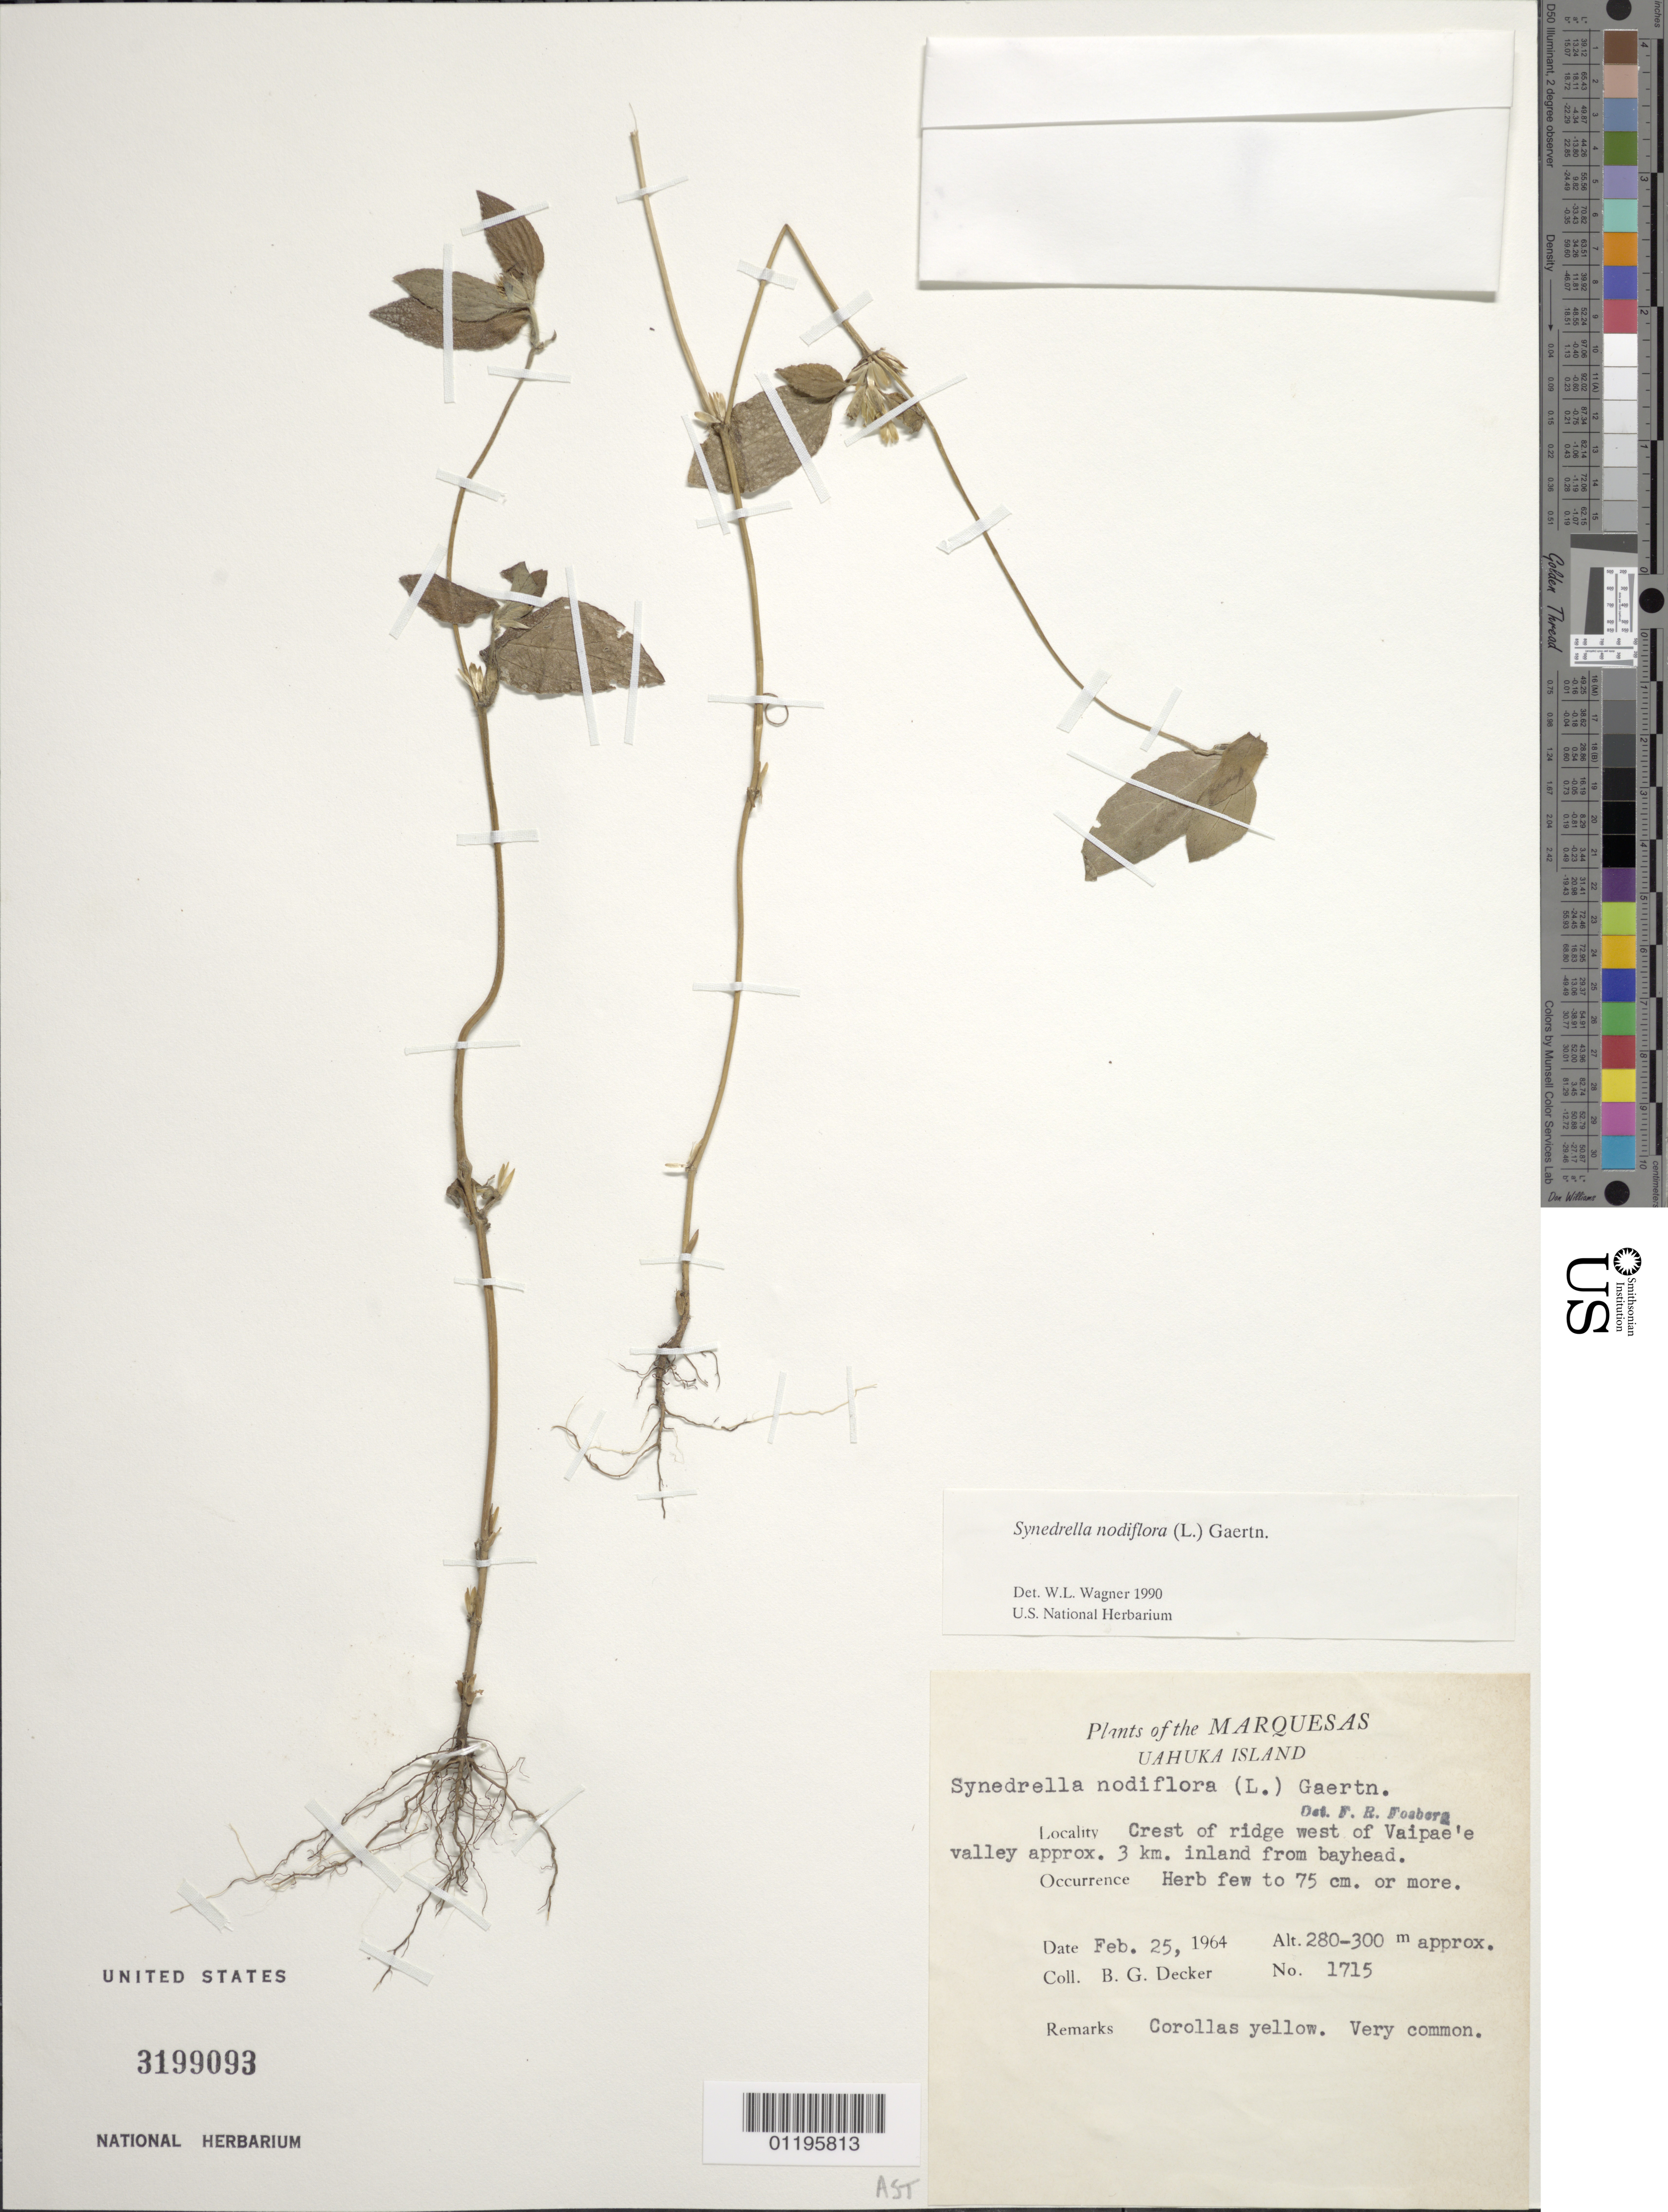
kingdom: Plantae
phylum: Tracheophyta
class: Magnoliopsida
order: Asterales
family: Asteraceae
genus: Synedrella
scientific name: Synedrella nodiflora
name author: (L.) Gaertn.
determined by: Wagner, W. L., (BOT), Smithsonian Institution - National Museum of Natural History (UNITED STATES)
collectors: B. G. Decker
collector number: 1715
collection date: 1964-02-25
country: French Polynesia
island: Ua Huka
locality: crest of ridge W of Vaipae'e Valley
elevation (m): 280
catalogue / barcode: US 3199093